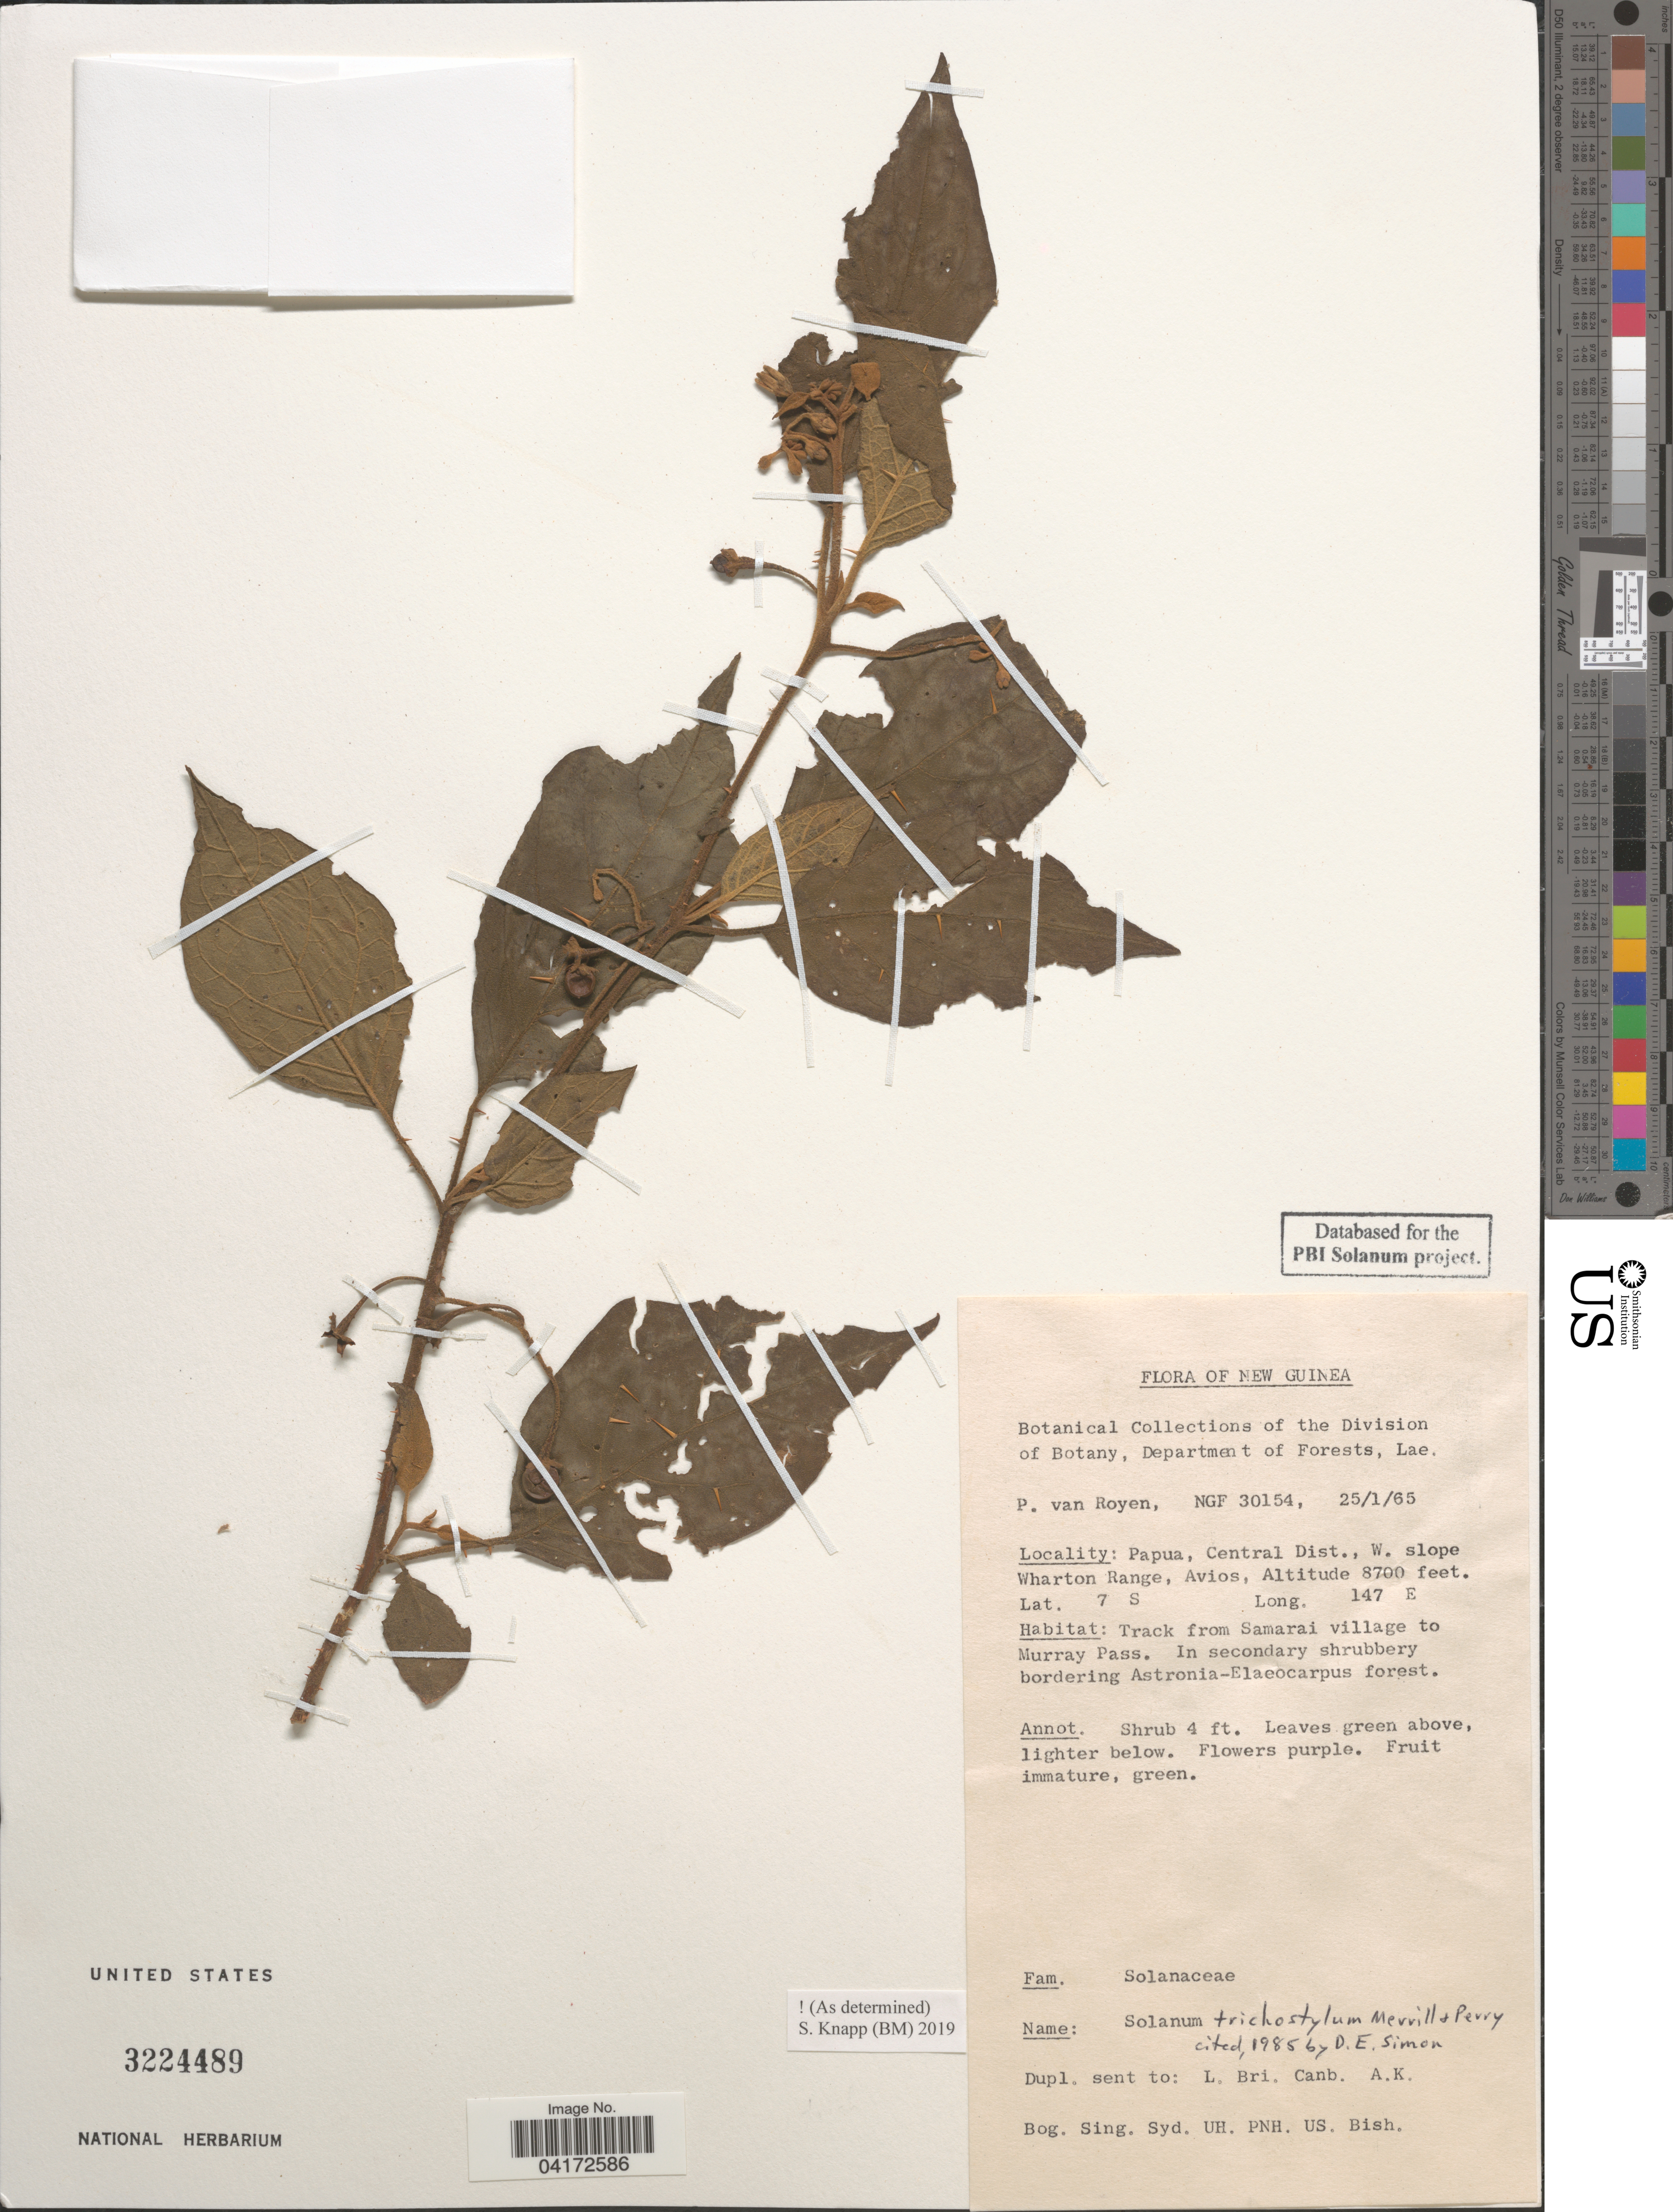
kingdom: Plantae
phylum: Tracheophyta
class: Magnoliopsida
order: Solanales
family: Solanaceae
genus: Solanum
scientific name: Solanum trichostylum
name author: Merr. & L.M. Perry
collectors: P. van Royen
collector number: NGF30154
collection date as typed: Transcribed d/m/y: 25/1/65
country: Papua New Guinea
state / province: Central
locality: Papua, Central Dist., W. slope Wharton Range, Avios. Track from Samarai village to Murray Pass.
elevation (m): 2652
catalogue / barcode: US 3224489